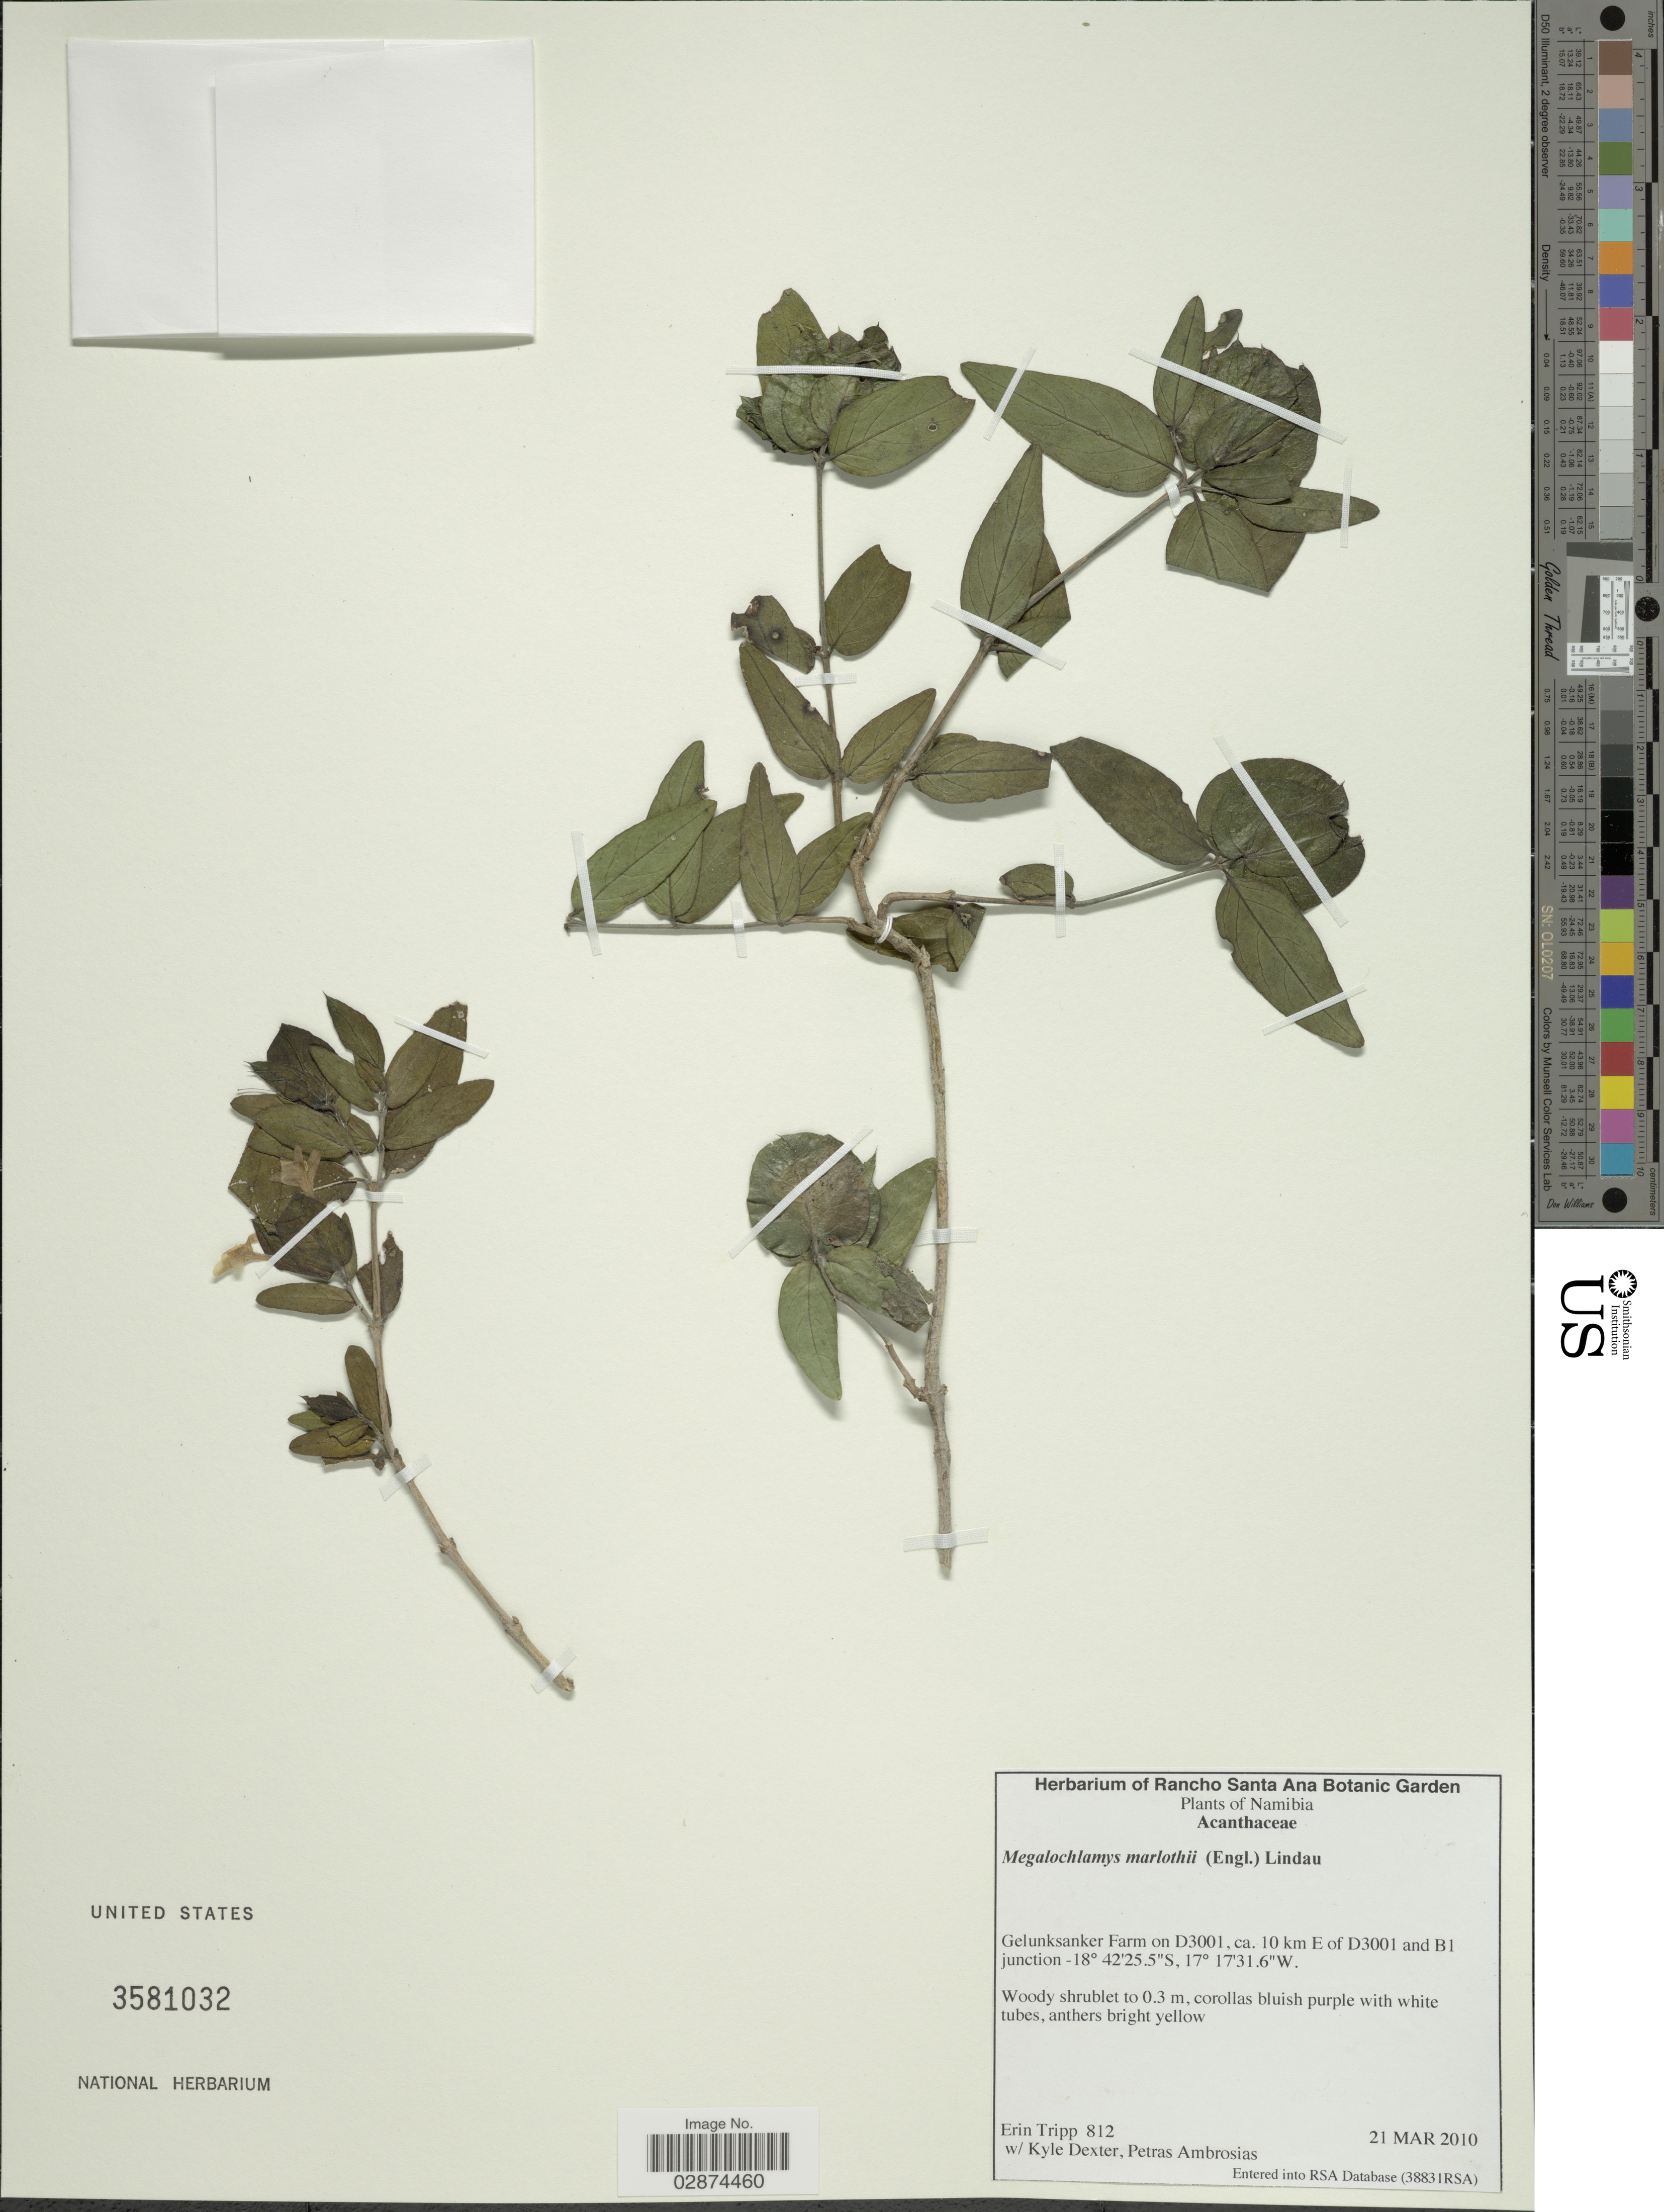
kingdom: Plantae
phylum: Tracheophyta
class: Magnoliopsida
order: Lamiales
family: Acanthaceae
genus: Megalochlamys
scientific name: Megalochlamys marlothii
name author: (Engl.) Lindau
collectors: E. Tripp, K. Dexter & P. Ambrosias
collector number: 812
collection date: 2010-03-21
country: Namibia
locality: Gelunksanker Farm on D3001, ca. 10 km E of D3001 and B1 junction.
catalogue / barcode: US 3581032